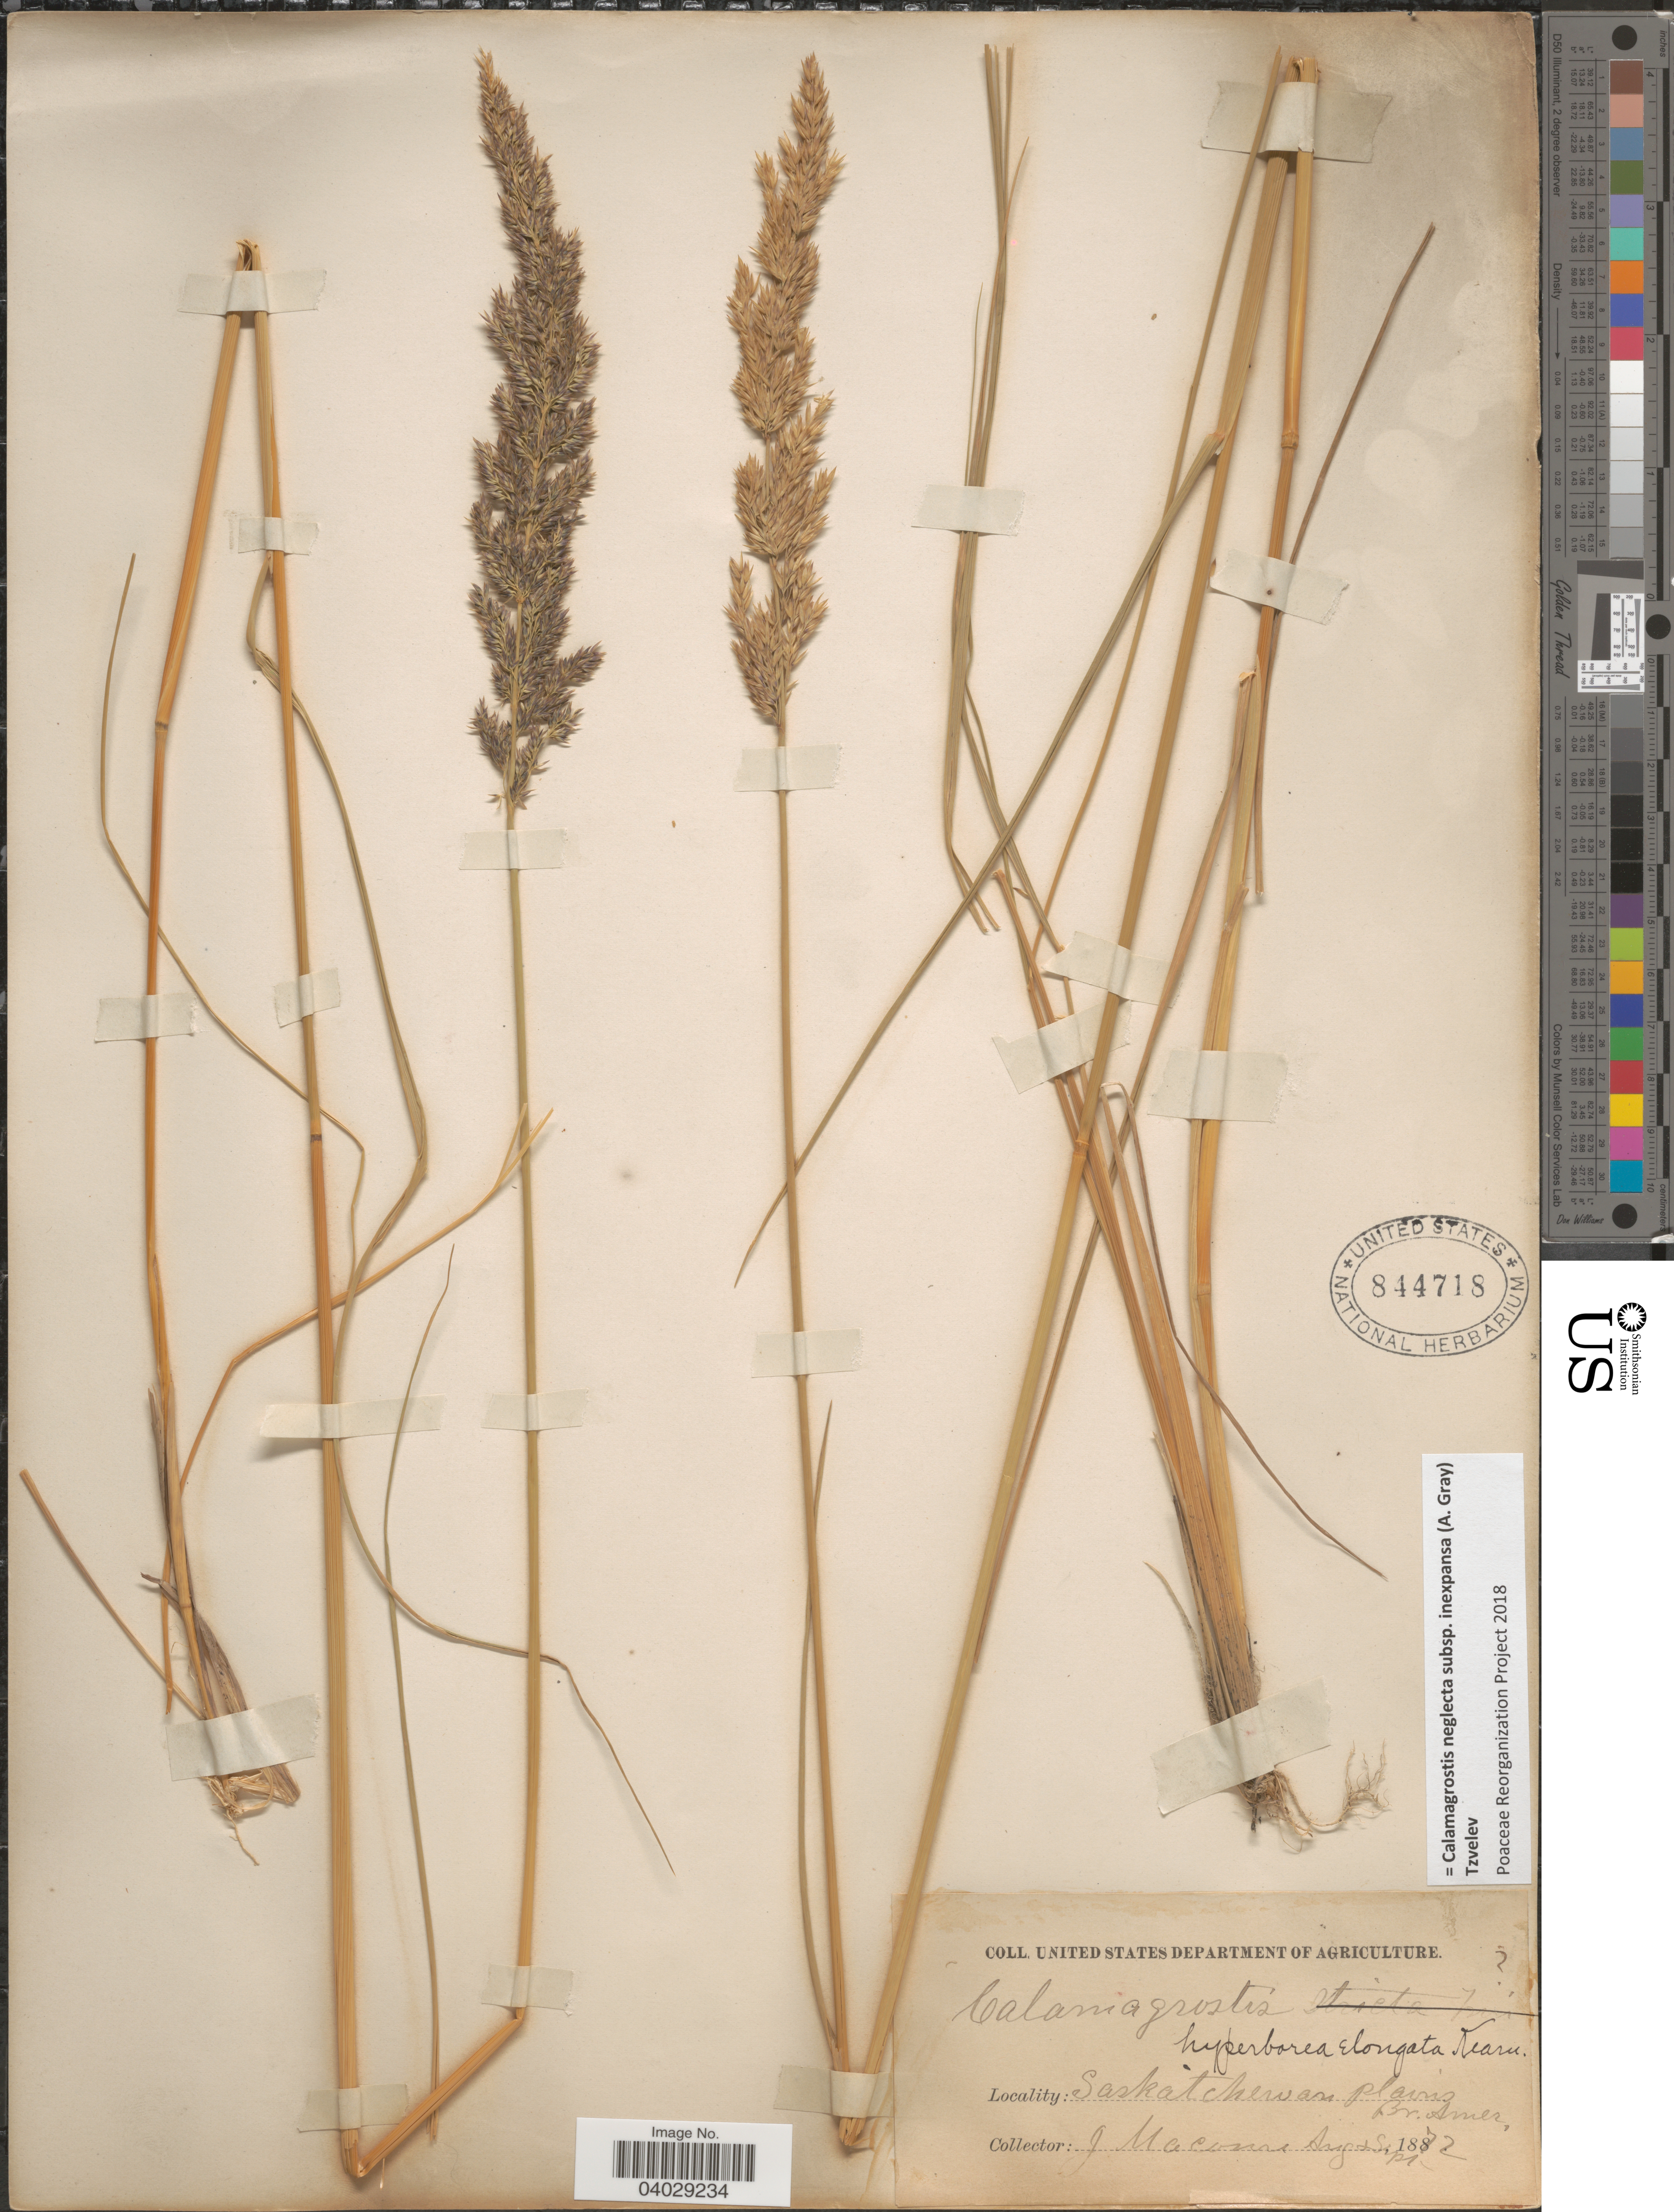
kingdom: Plantae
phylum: Tracheophyta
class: Liliopsida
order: Poales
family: Poaceae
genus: Calamagrostis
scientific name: Calamagrostis neglecta subsp. inexpansa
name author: (A. Gray) Tzvelev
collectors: J. Macoun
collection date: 1872-08/1872-09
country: Canada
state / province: Saskatchewan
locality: Saskatchewan plains, Br. Amer.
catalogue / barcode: US 844718